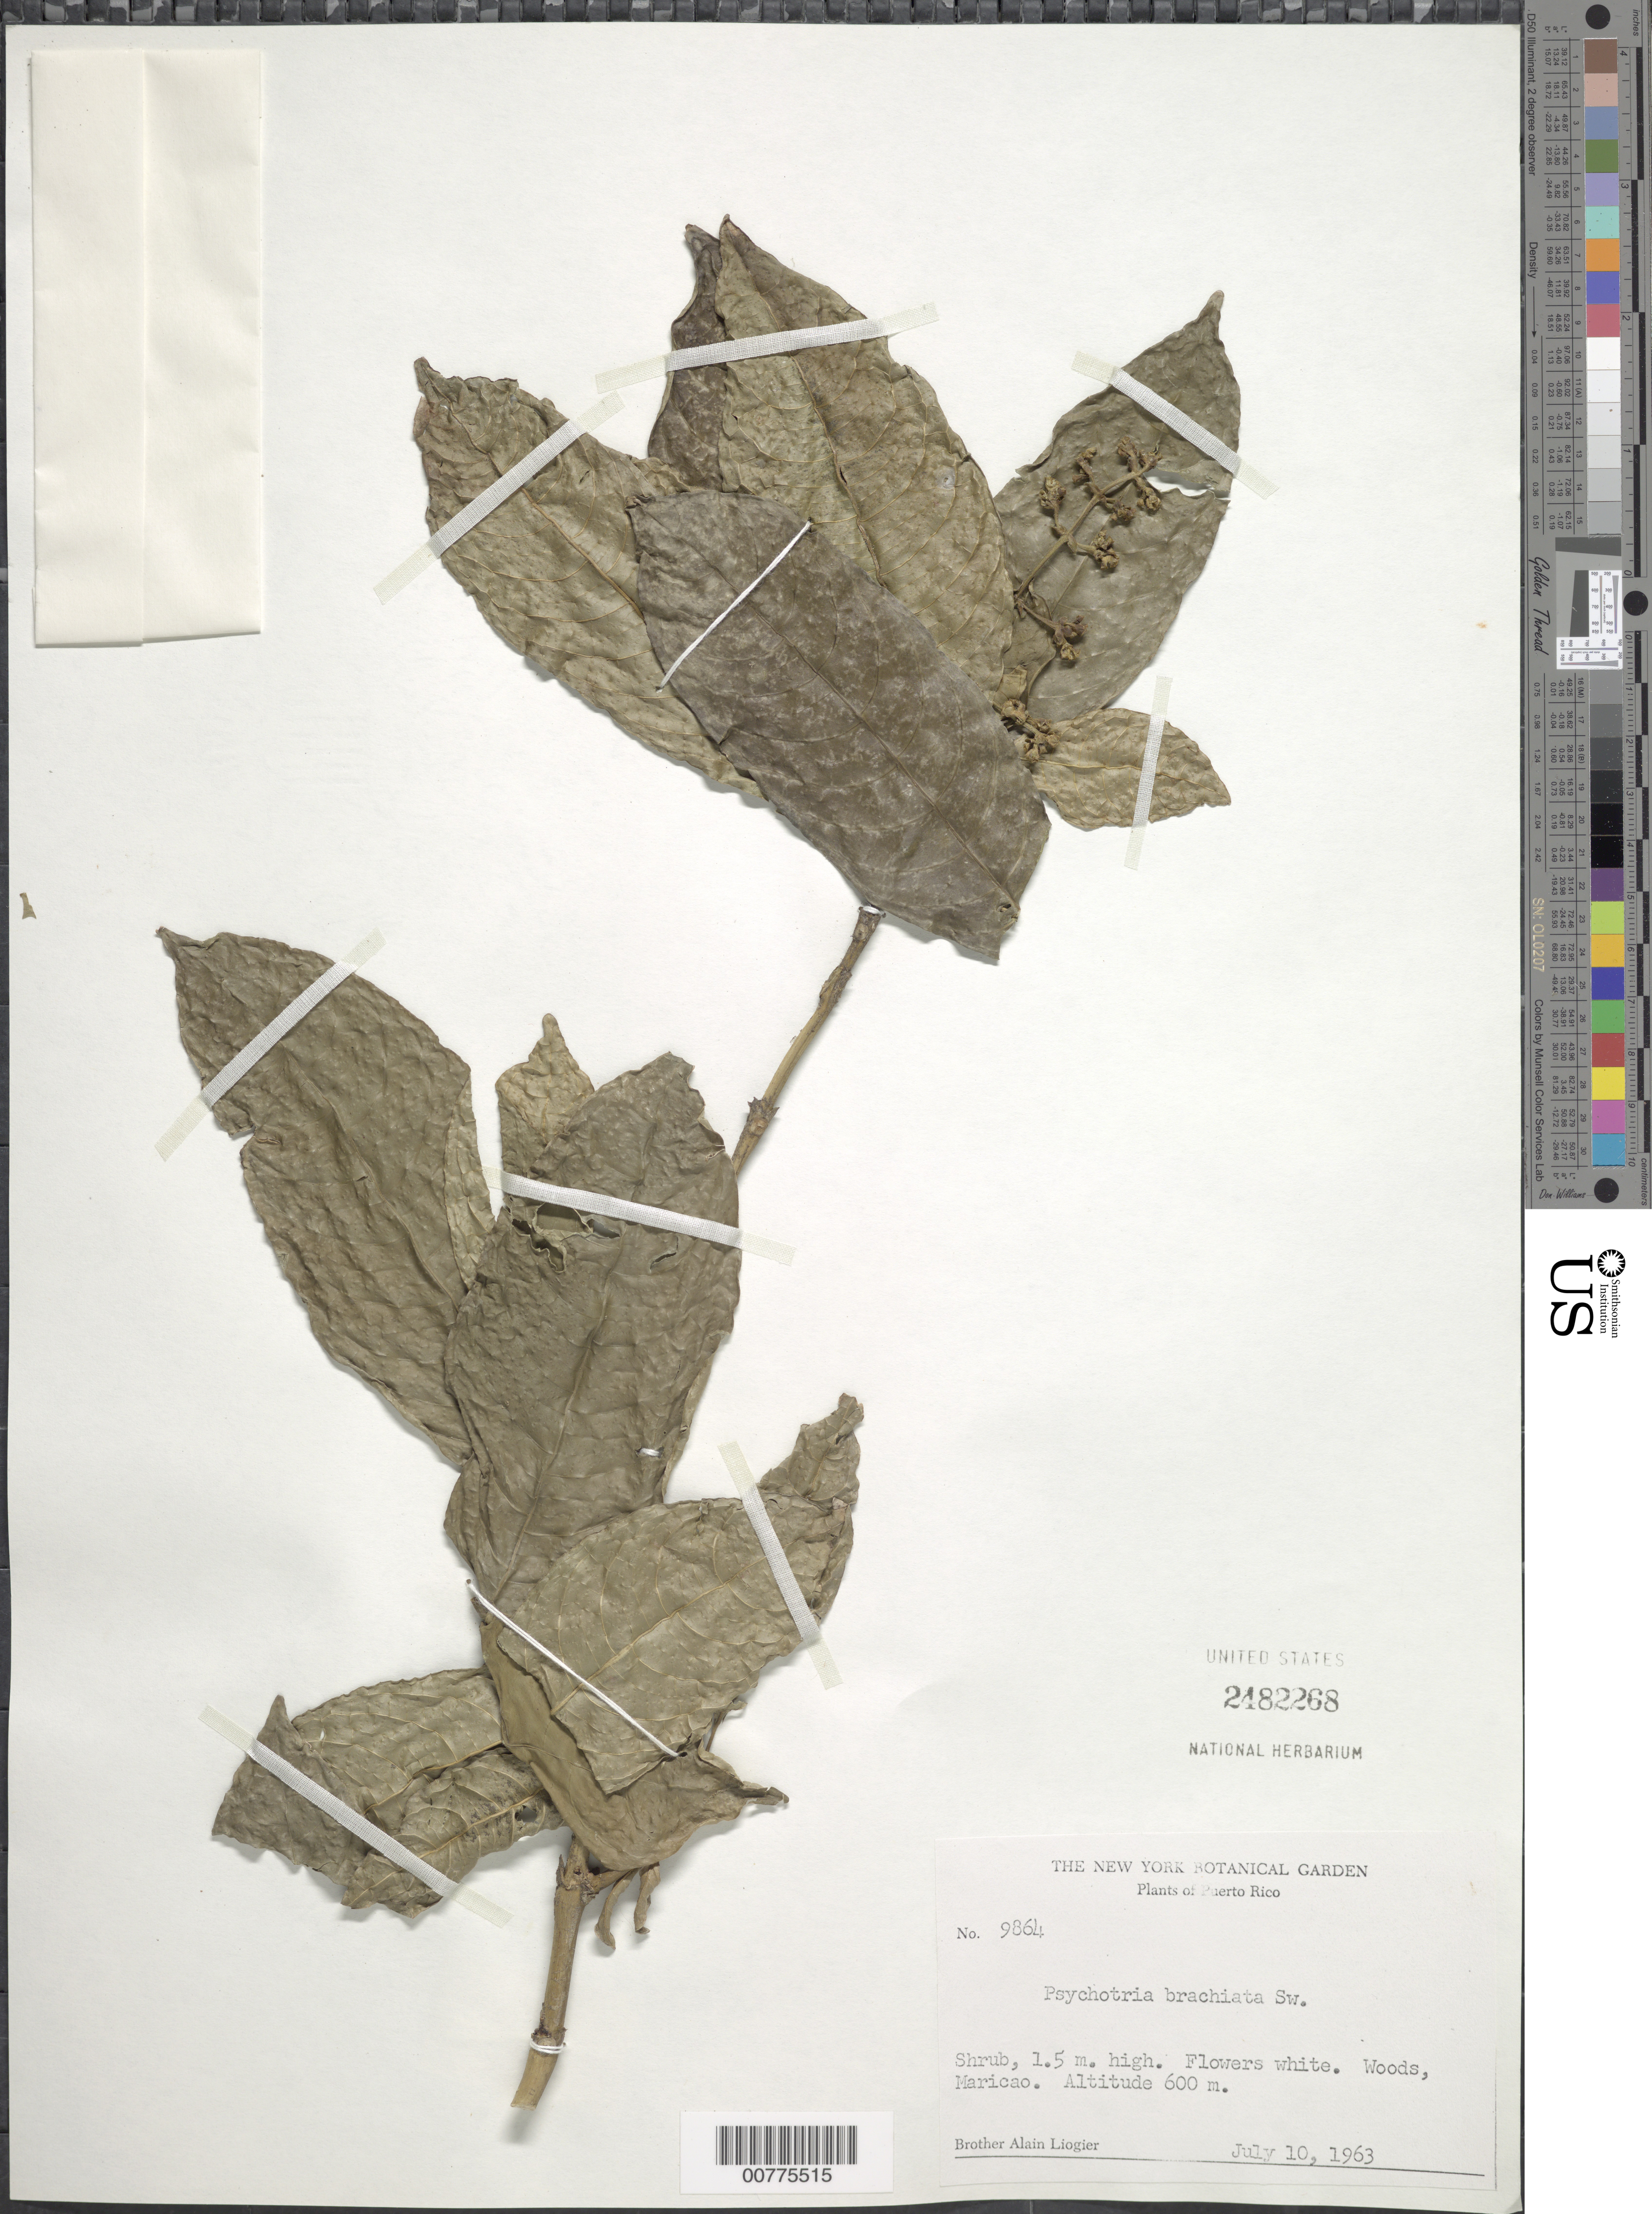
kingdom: Plantae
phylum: Tracheophyta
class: Magnoliopsida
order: Gentianales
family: Rubiaceae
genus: Psychotria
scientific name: Psychotria brachiata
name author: Sw.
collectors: A. H. Liogier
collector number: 9864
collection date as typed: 10 Jul 1963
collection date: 1963-07-10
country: Puerto Rico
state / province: Maricao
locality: Woods, Maricao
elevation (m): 600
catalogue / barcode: US 2482268